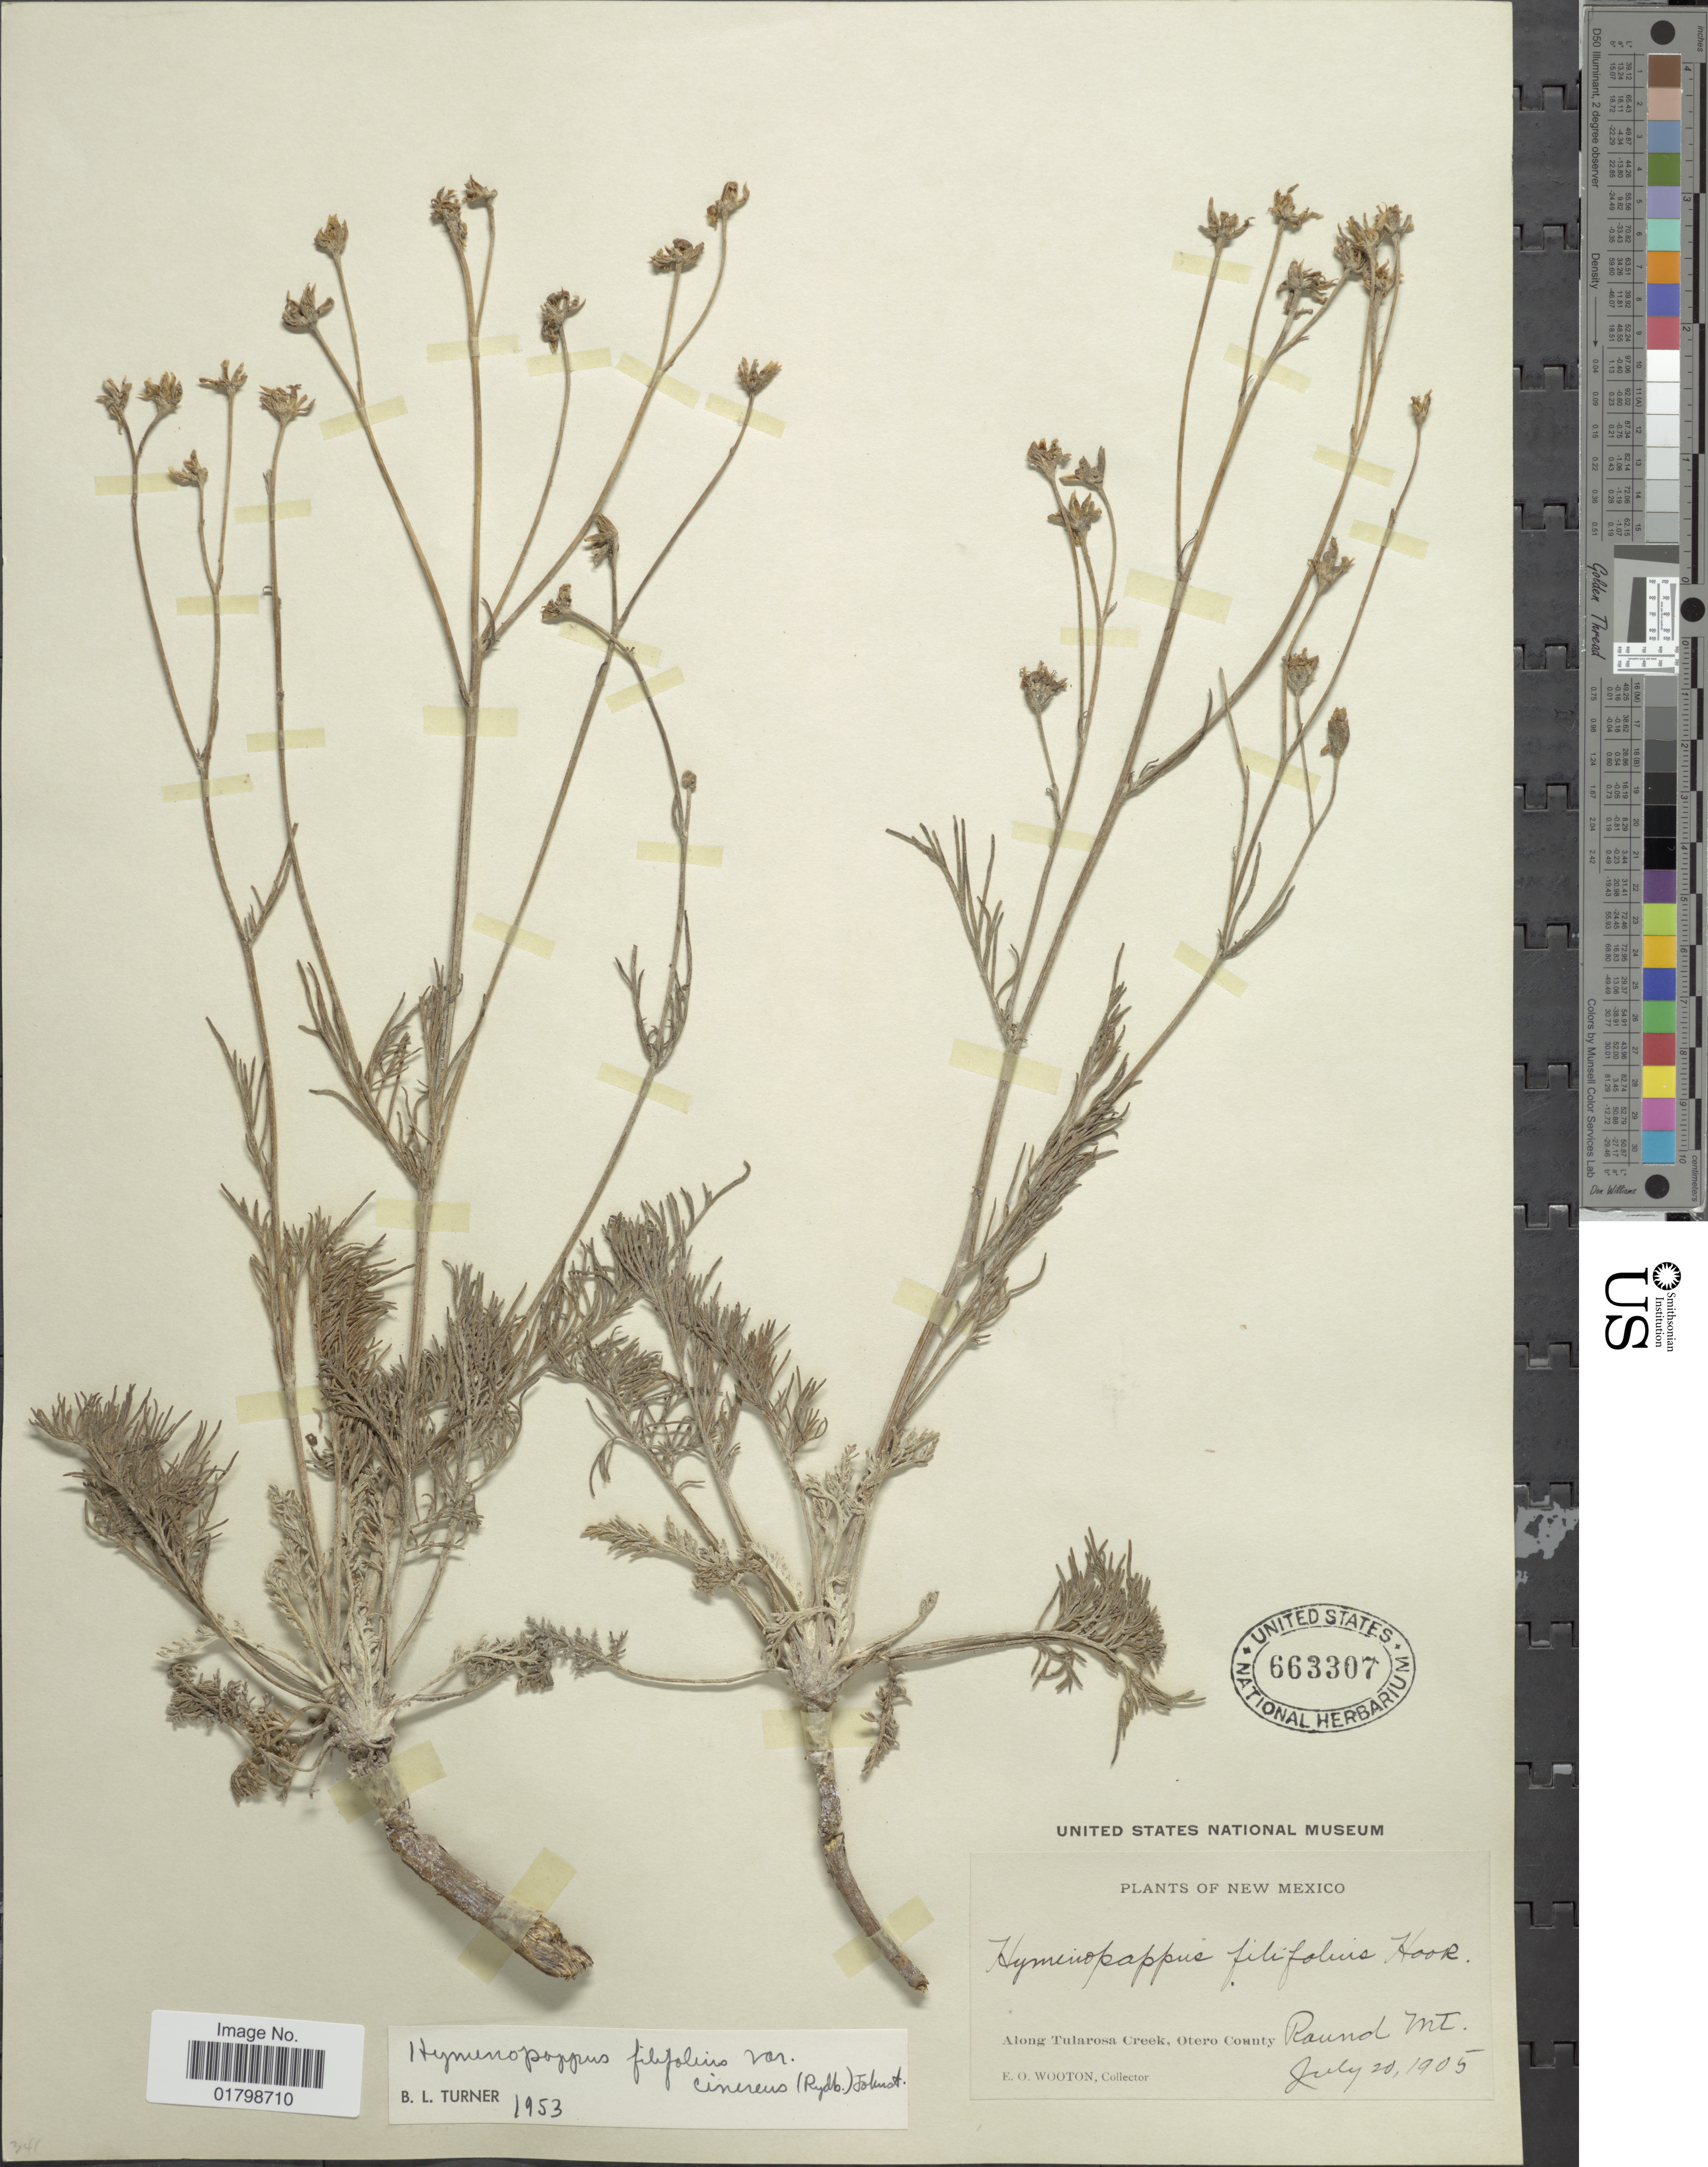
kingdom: Plantae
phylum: Tracheophyta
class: Magnoliopsida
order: Asterales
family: Asteraceae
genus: Hymenopappus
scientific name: Hymenopappus filifolius var. cinereus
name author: (Rydb.) I.M. Johnst.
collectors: E. O. Wooton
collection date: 1905-07-20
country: United States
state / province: New Mexico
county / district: Otero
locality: Along Tularosa Creek, Round Mt.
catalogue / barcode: US 663307